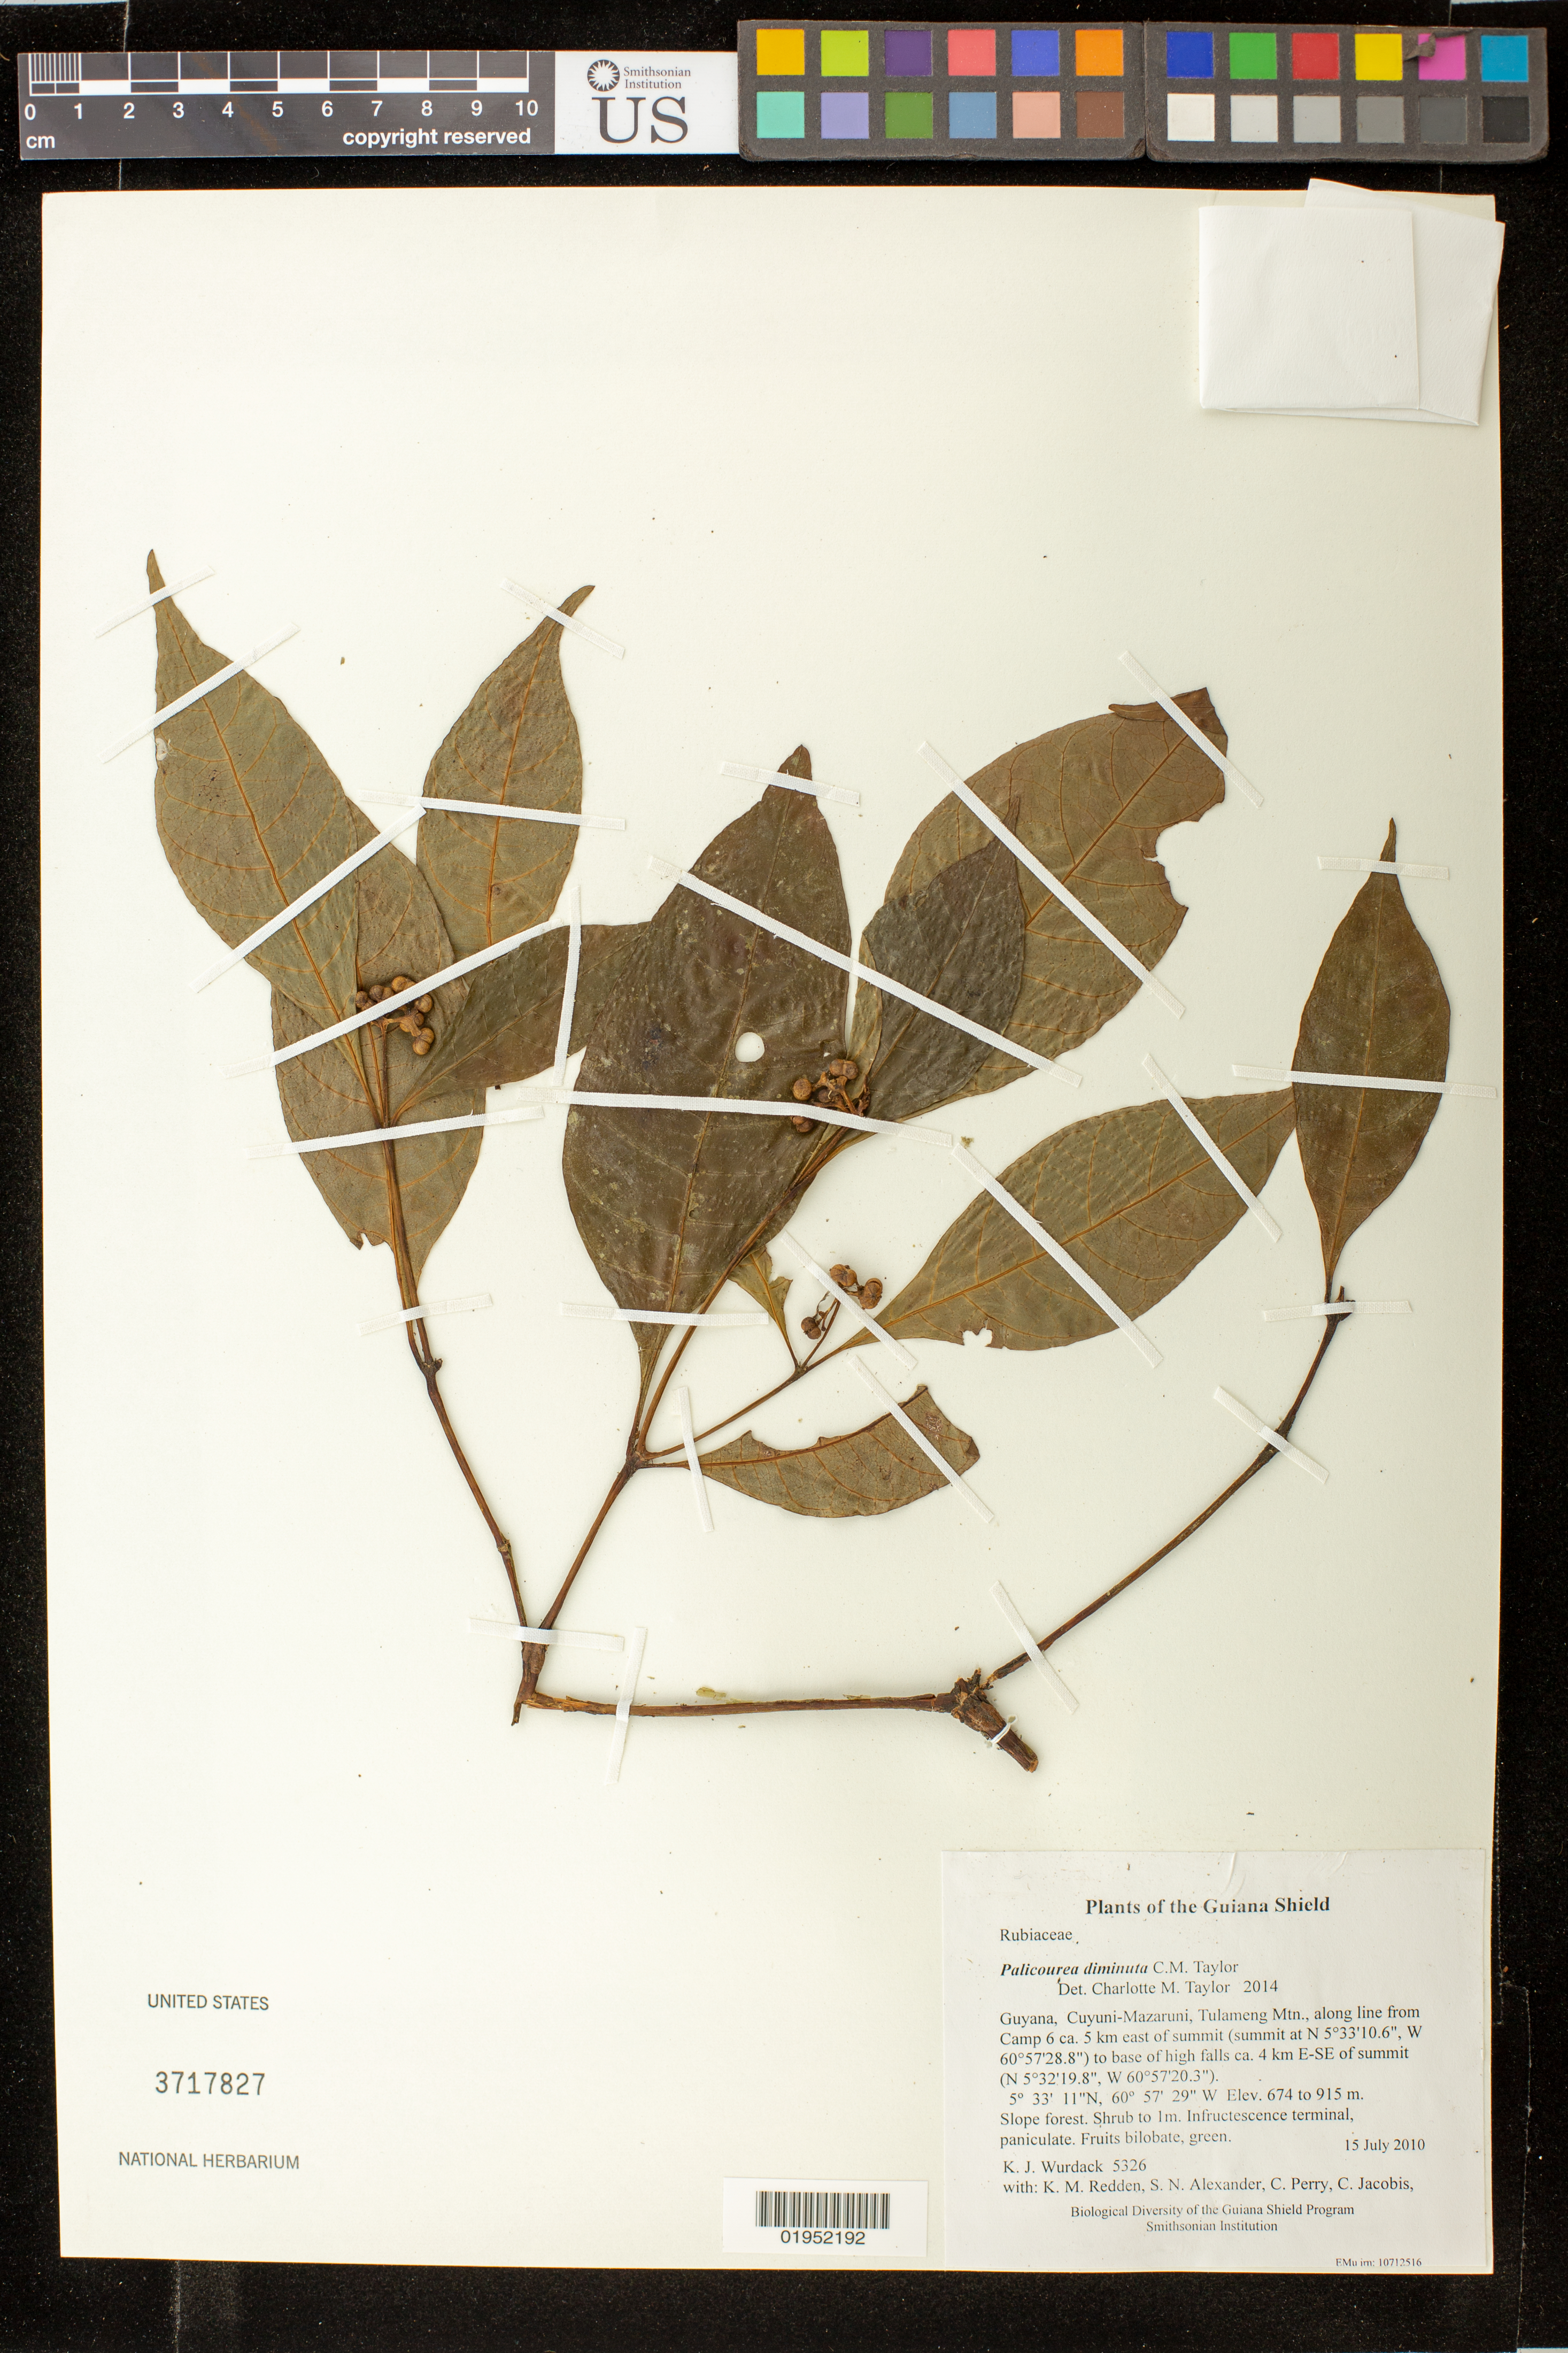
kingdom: Plantae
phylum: Tracheophyta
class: Magnoliopsida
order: Gentianales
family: Rubiaceae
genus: Palicourea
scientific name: Palicourea diminuta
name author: C.M. Taylor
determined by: Taylor, Charlotte M.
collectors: K. Wurdack, K. M. Redden, S. N. Alexander, C. Perry, C. Jacobis, D. Hunter, V. Roland & H. Hunter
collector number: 5326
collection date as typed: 15 July 2010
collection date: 2010-07-15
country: Guyana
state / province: Cuyuni-Mazaruni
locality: Tulameng Mtn., along line from Camp 6 ca. 5 km east of summit (summit at N 5°33'10.6", W 60°57'28.8") to base of high falls ca. 4 km E-SE of summit (N 5°32'19.8", W 60°57'20.3")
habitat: Slope forest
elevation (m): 674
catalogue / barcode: US 3717827